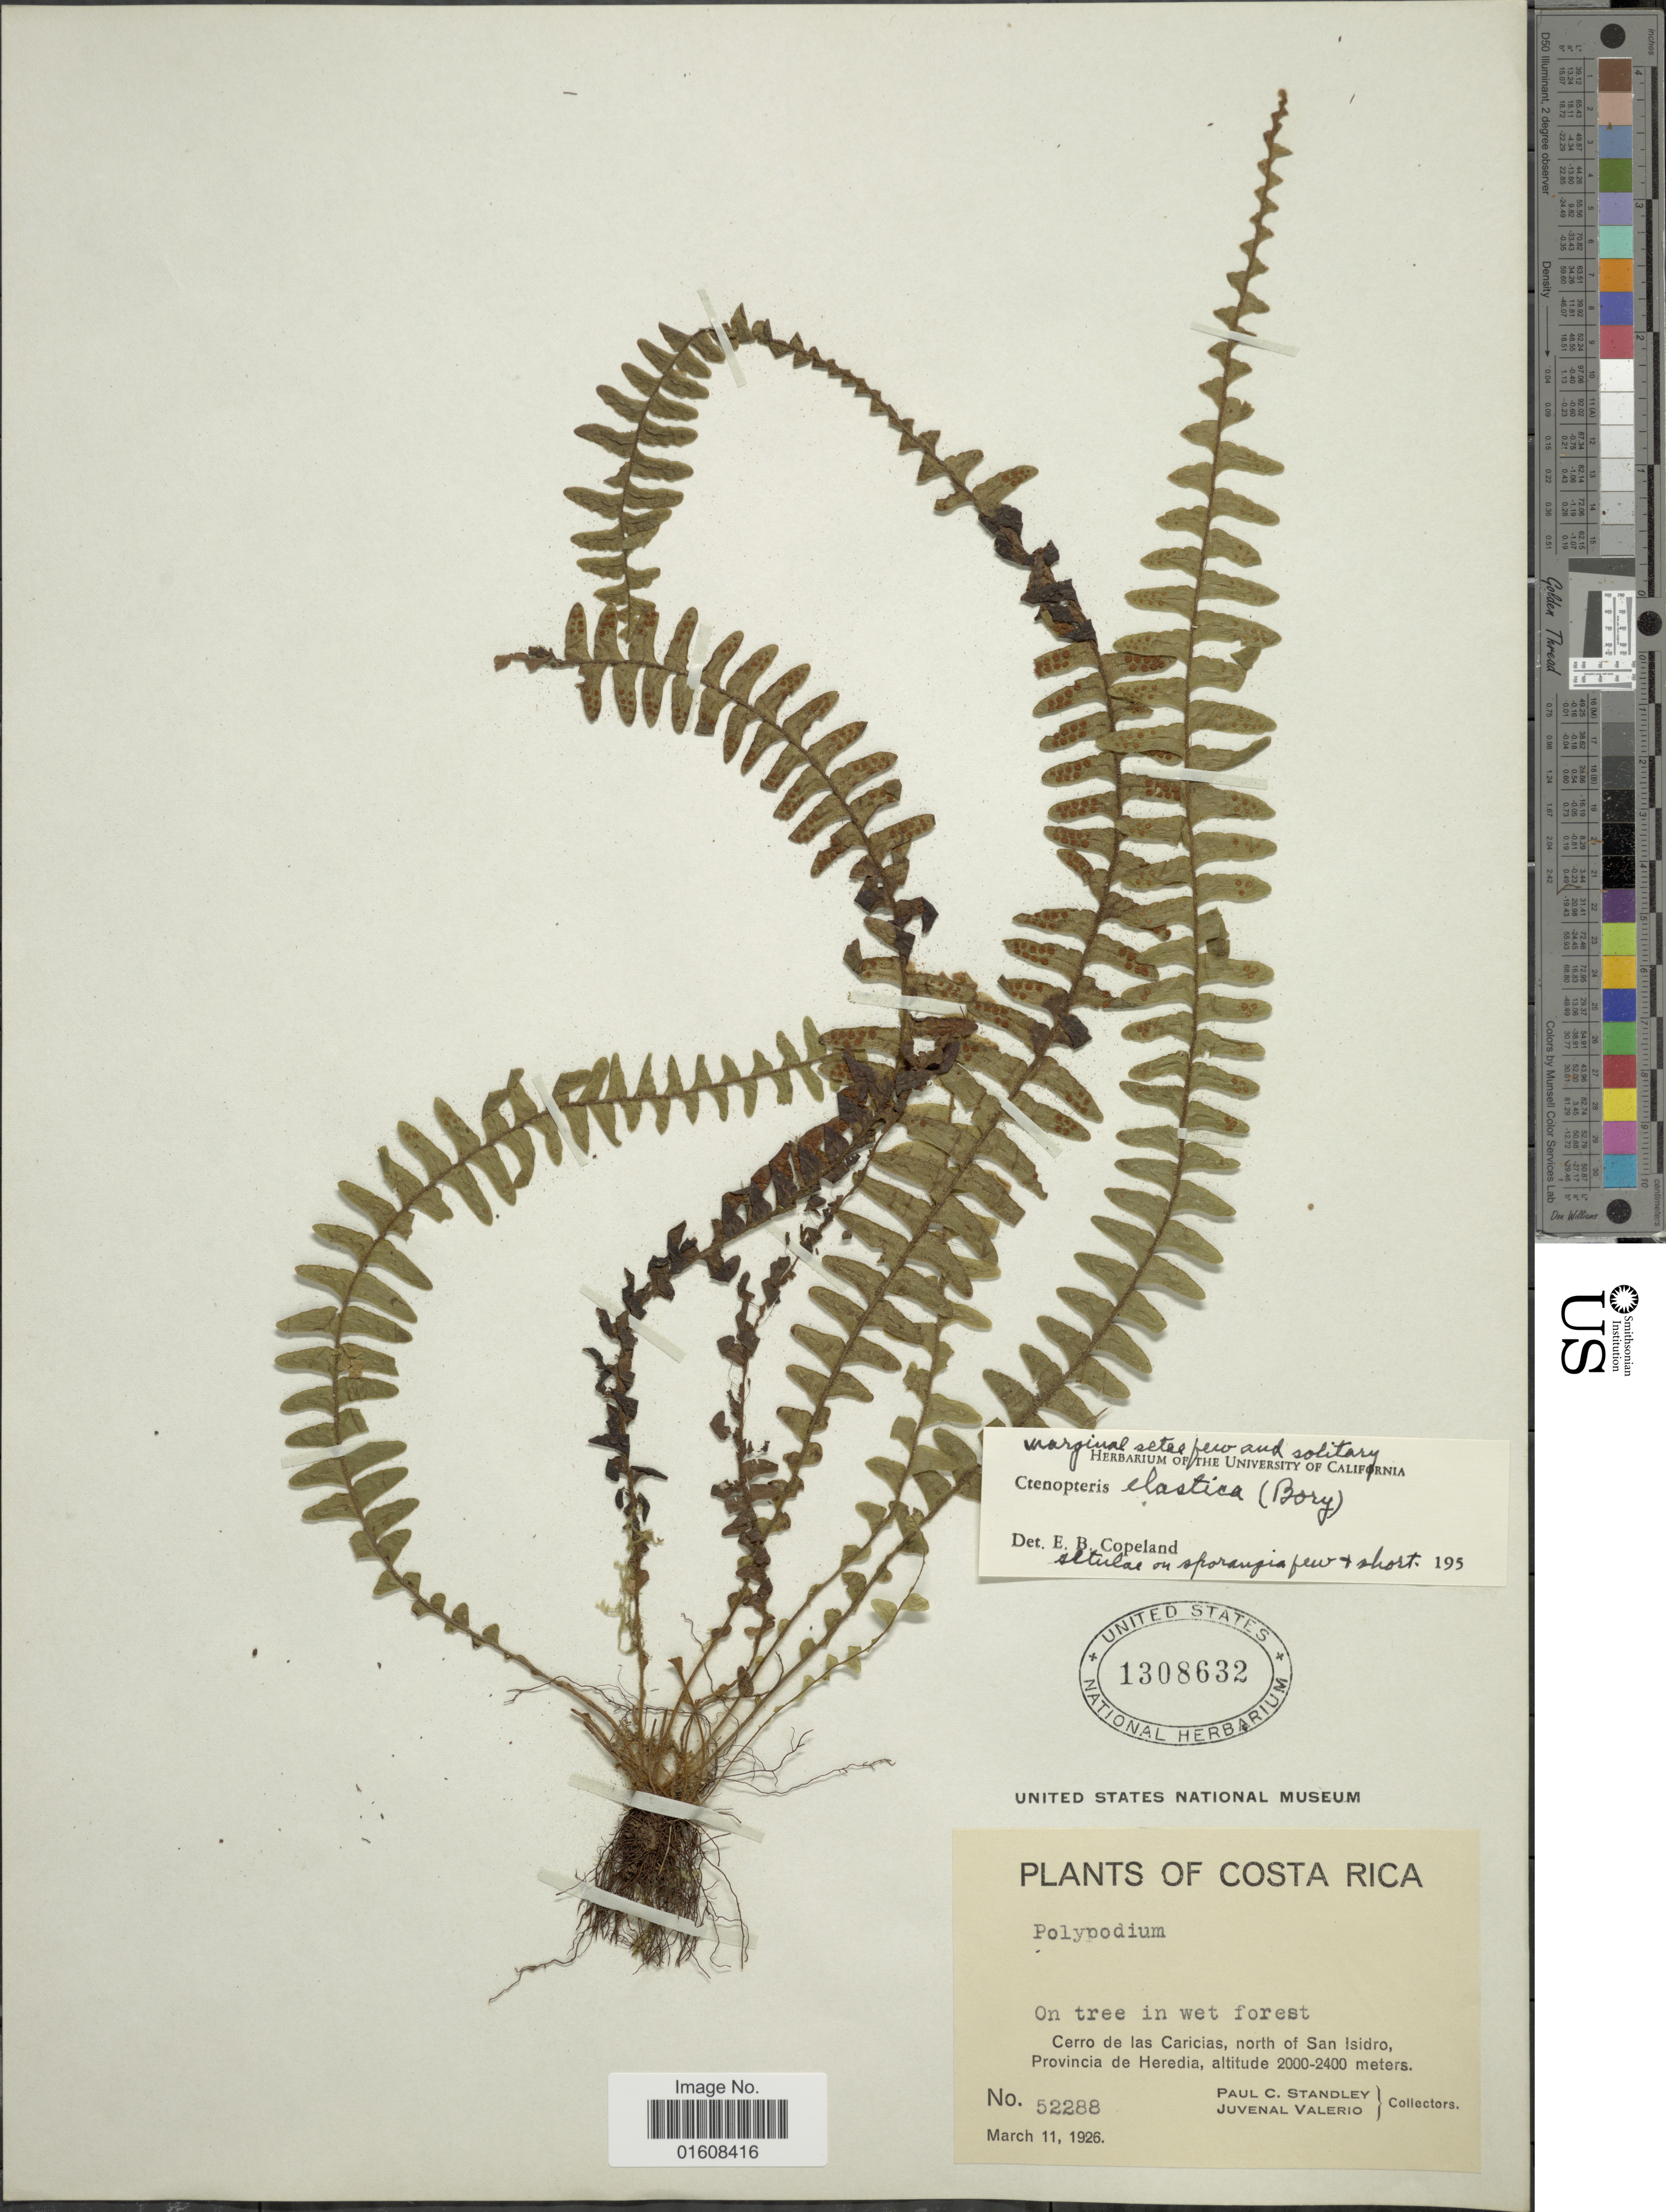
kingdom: Plantae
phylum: Tracheophyta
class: Polypodiopsida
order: Polypodiales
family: Polypodiaceae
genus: Alansmia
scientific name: Alansmia lanigera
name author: (Desv.) Moguel & M. Kessler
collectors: P. C. Standley & J. Valerio R.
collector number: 52288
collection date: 1926-03-11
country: Costa Rica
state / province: Heredia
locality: Cerro de las Caricias, north of San Isidro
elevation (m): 2000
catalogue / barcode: US 1308632